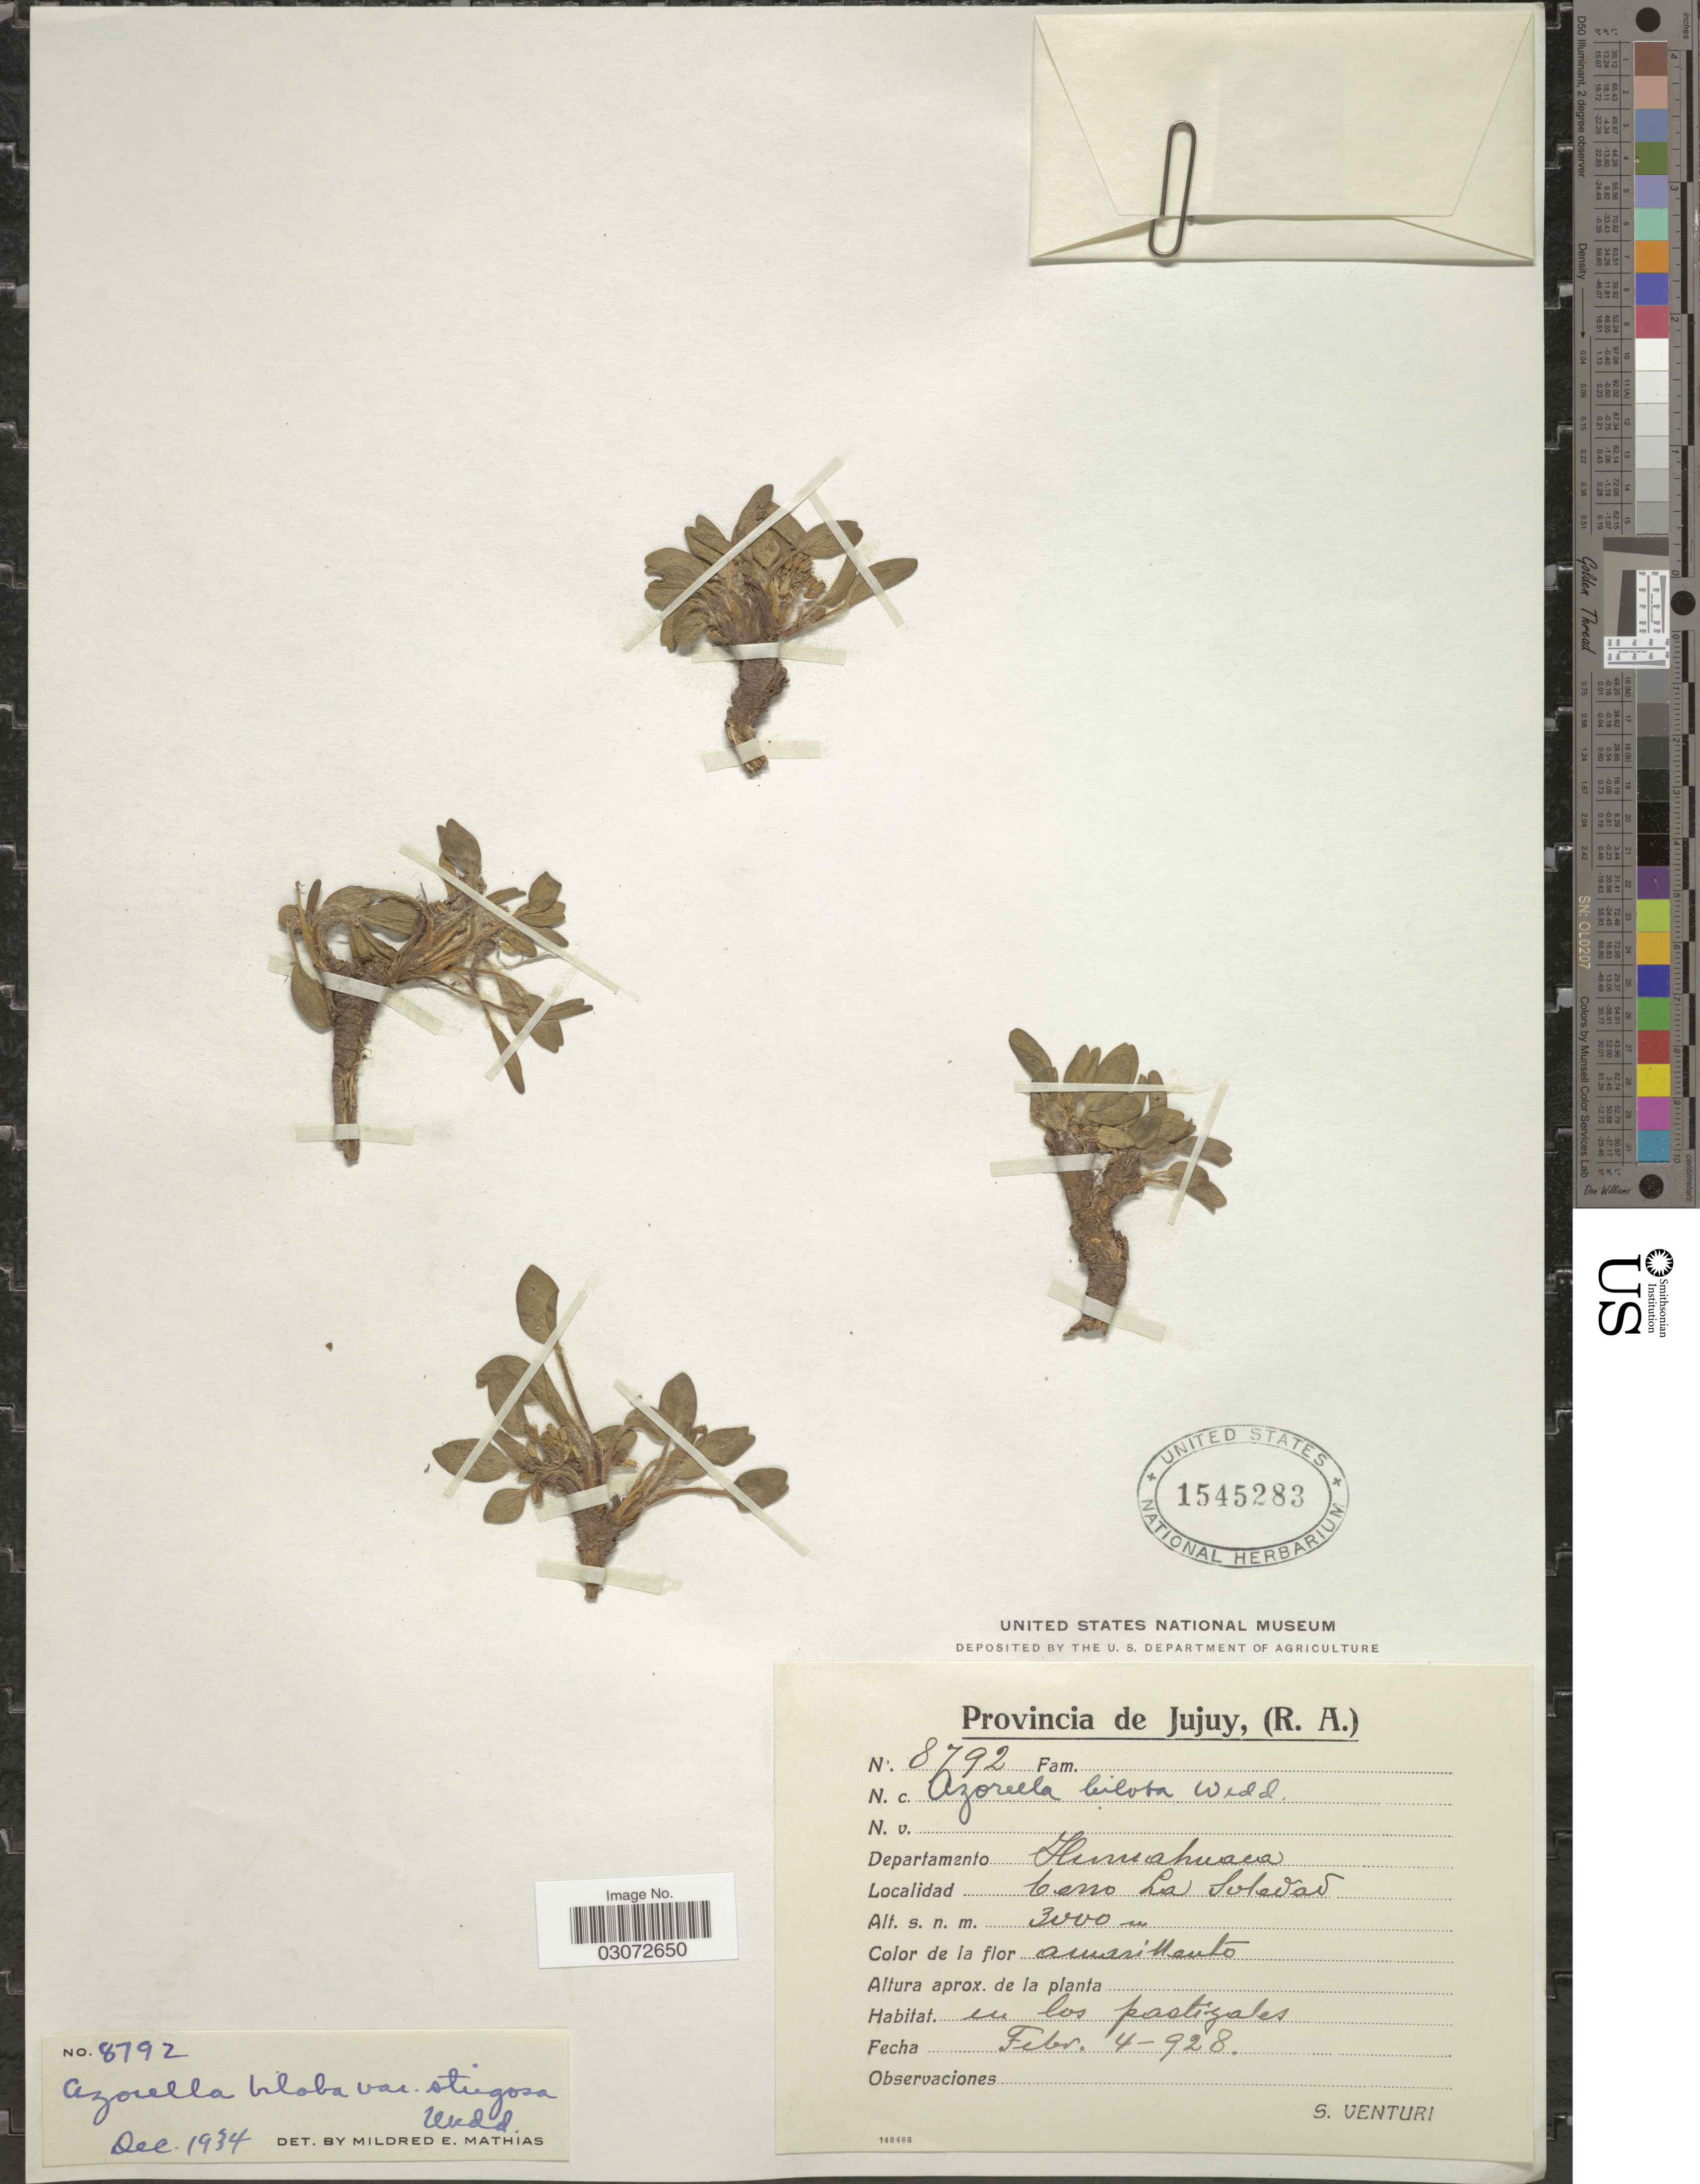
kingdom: Plantae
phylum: Tracheophyta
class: Magnoliopsida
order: Apiales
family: Apiaceae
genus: Azorella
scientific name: Azorella biloba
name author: (Schltdl.) Wedd.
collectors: S. Venturi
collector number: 8792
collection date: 1928-02-04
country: Argentina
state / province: Jujuy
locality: Departamento Humahuaca. Cerro La Soledad.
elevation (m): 3000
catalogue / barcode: US 1545283